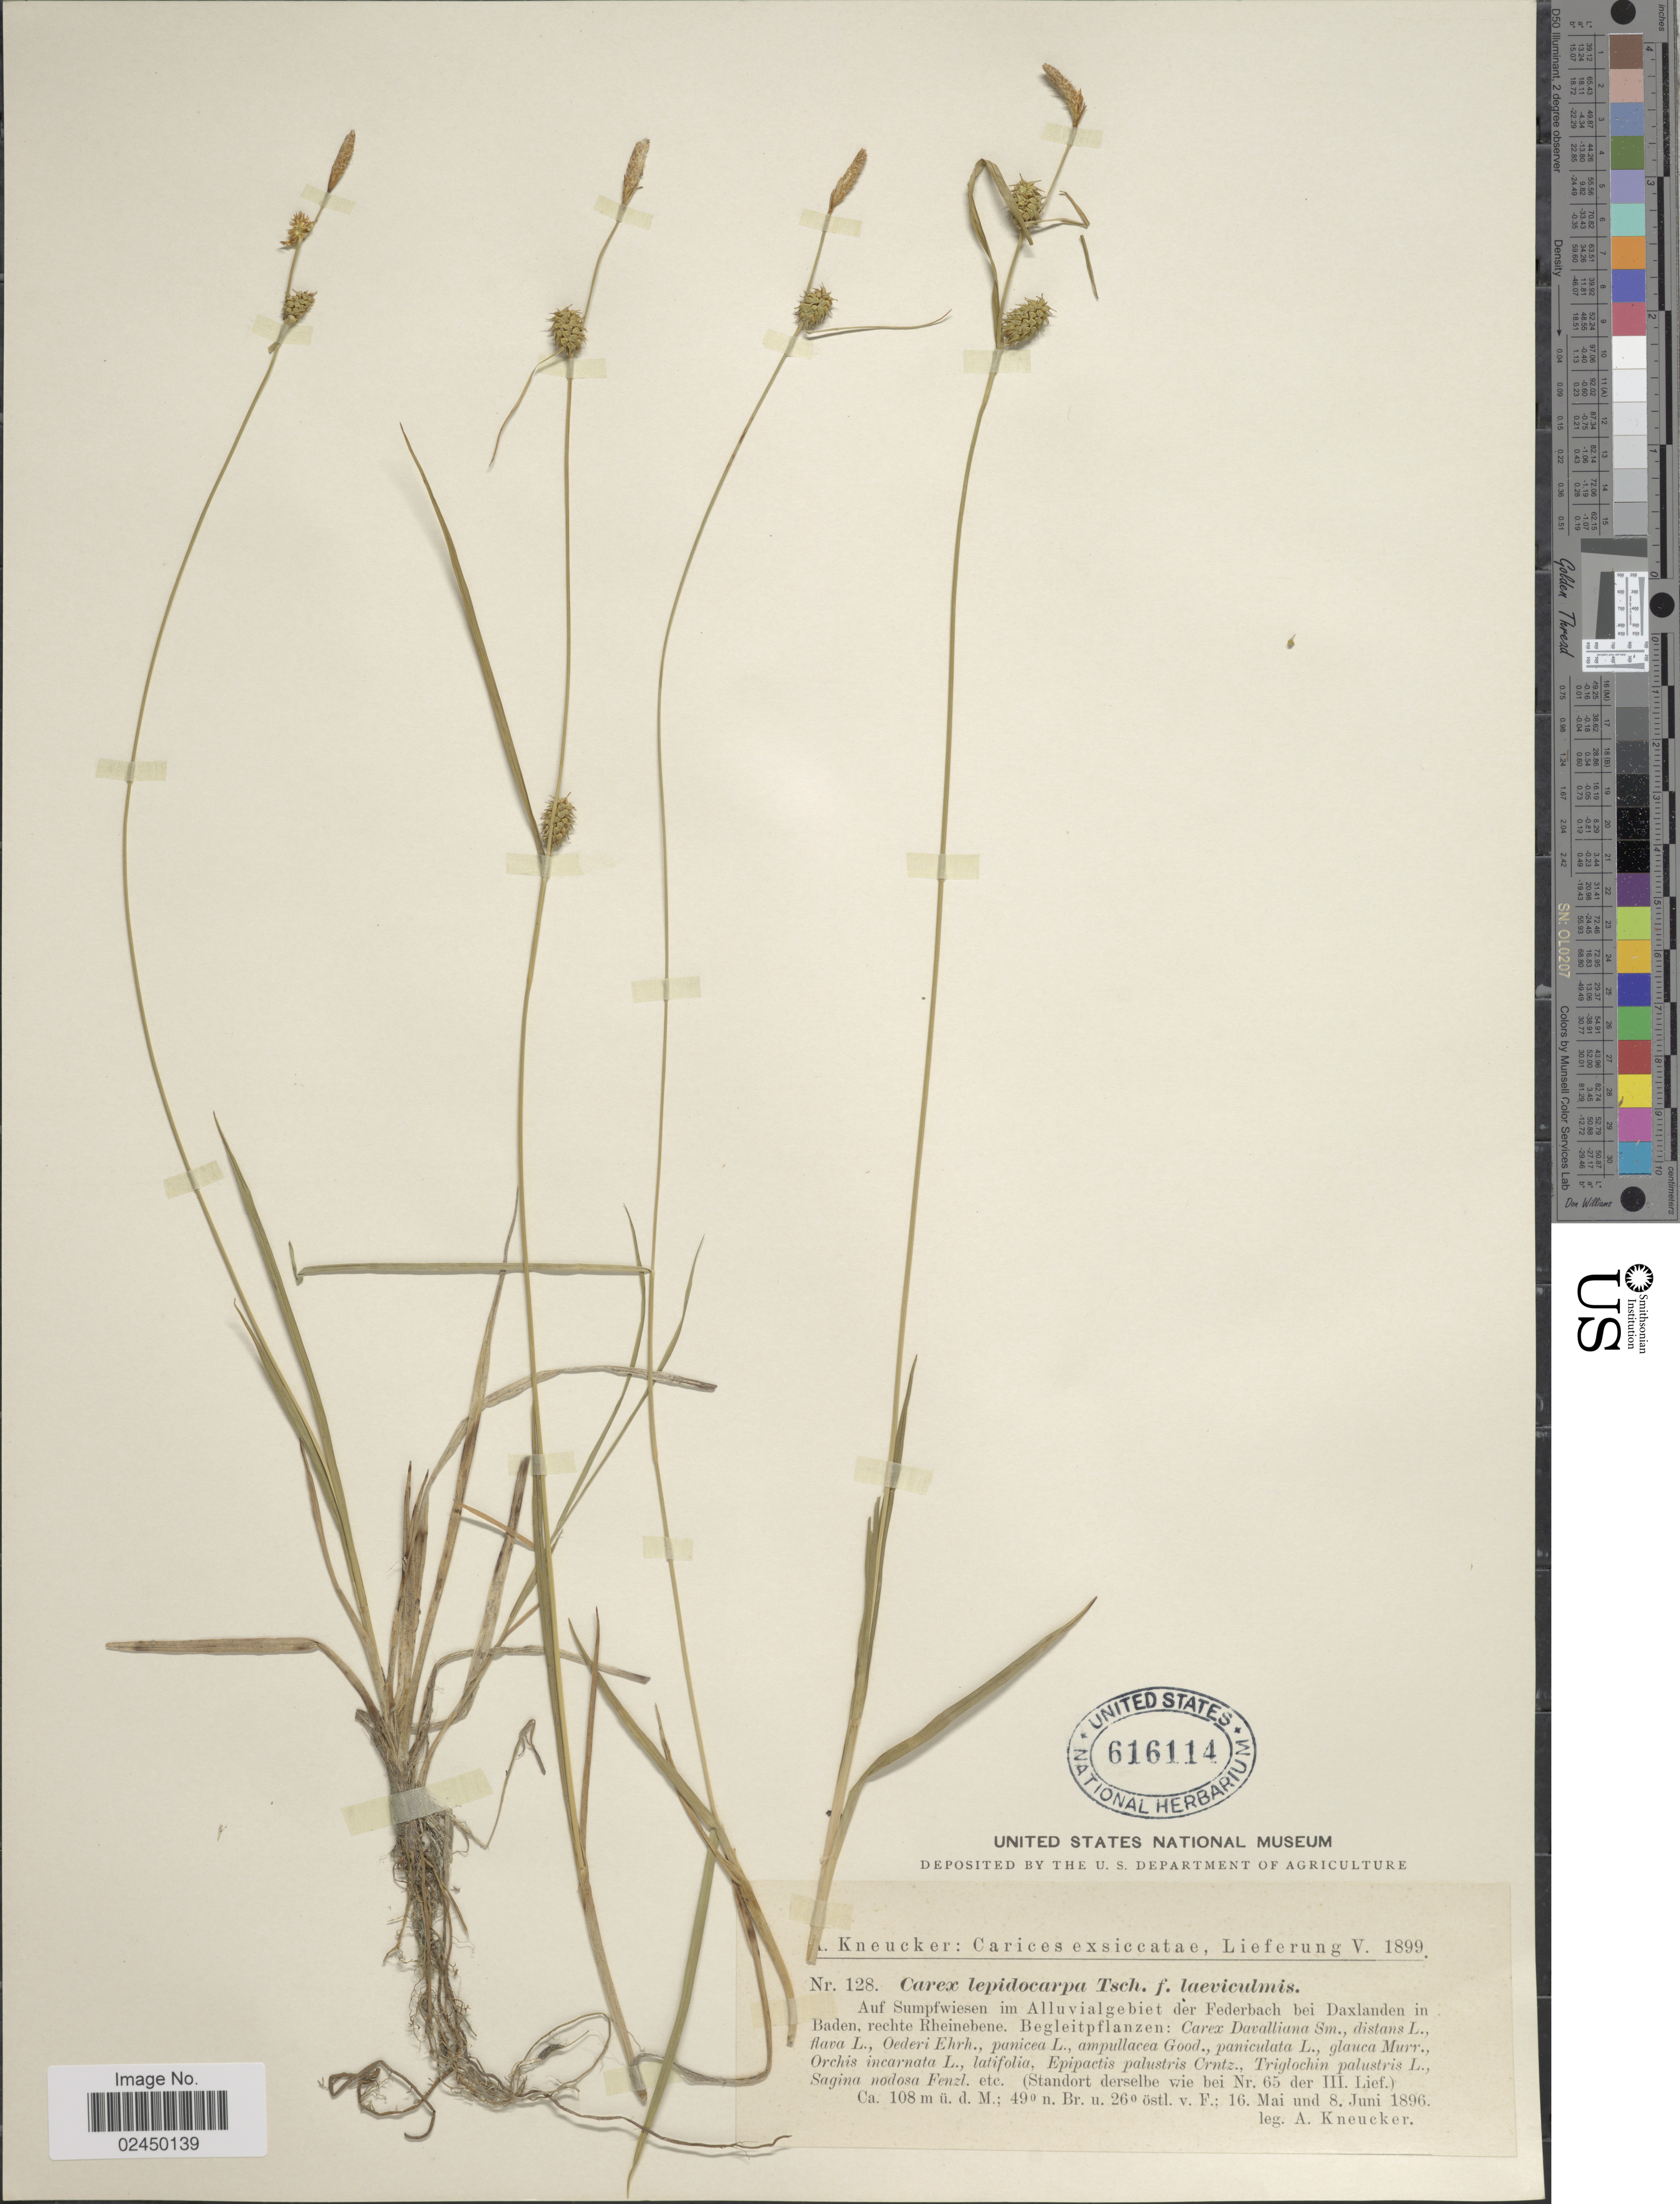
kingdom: Plantae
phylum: Tracheophyta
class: Liliopsida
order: Poales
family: Cyperaceae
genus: Carex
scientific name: Carex lepidocarpa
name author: Tausch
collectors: A. Kneucker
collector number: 128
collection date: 1896-05-16/1896-06-08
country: Germany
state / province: Baden-Württemberg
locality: Auf Sumpfwiesen im Alluvialgebiet der Federbach bei Daxlanden in Baden, rechte Rheinebene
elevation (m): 108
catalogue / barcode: US 616114